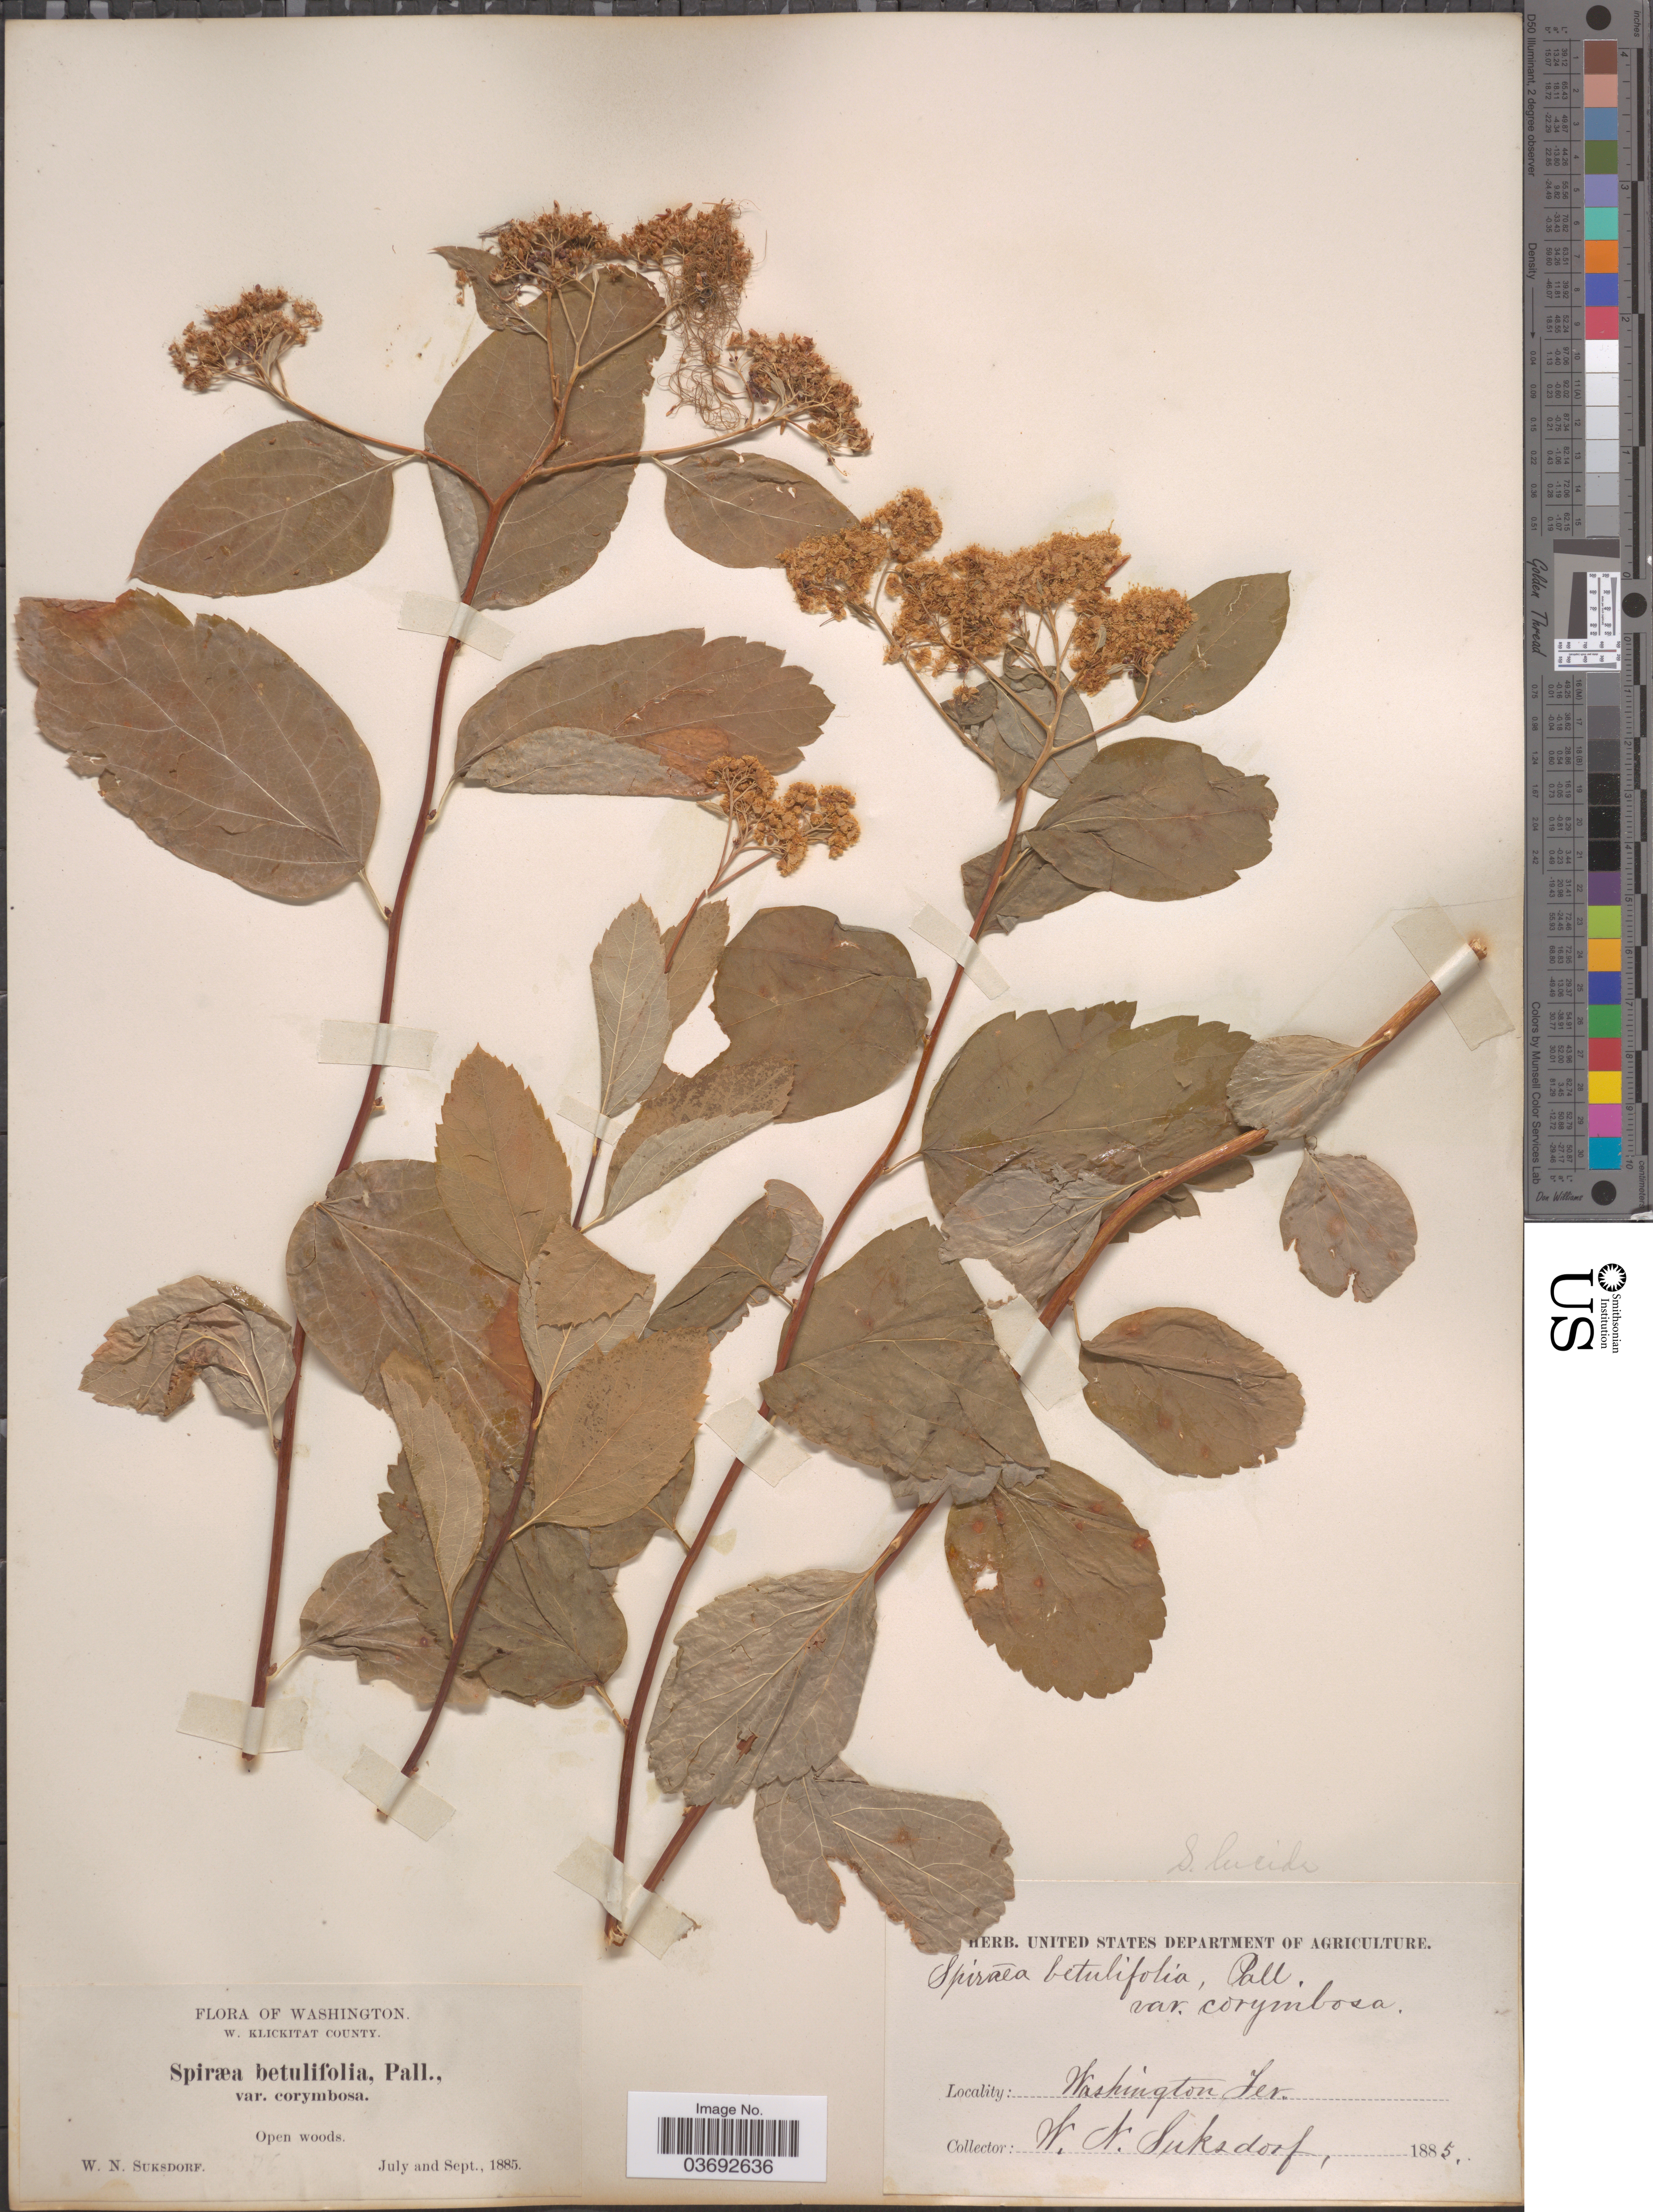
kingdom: Plantae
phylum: Tracheophyta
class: Magnoliopsida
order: Rosales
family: Rosaceae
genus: Spiraea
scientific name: Spiraea lucida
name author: Douglas ex Greene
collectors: W. N. Suksdorf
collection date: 1885-07/1885-09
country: United States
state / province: Washington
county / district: Klickitat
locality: W. Klickitat County.